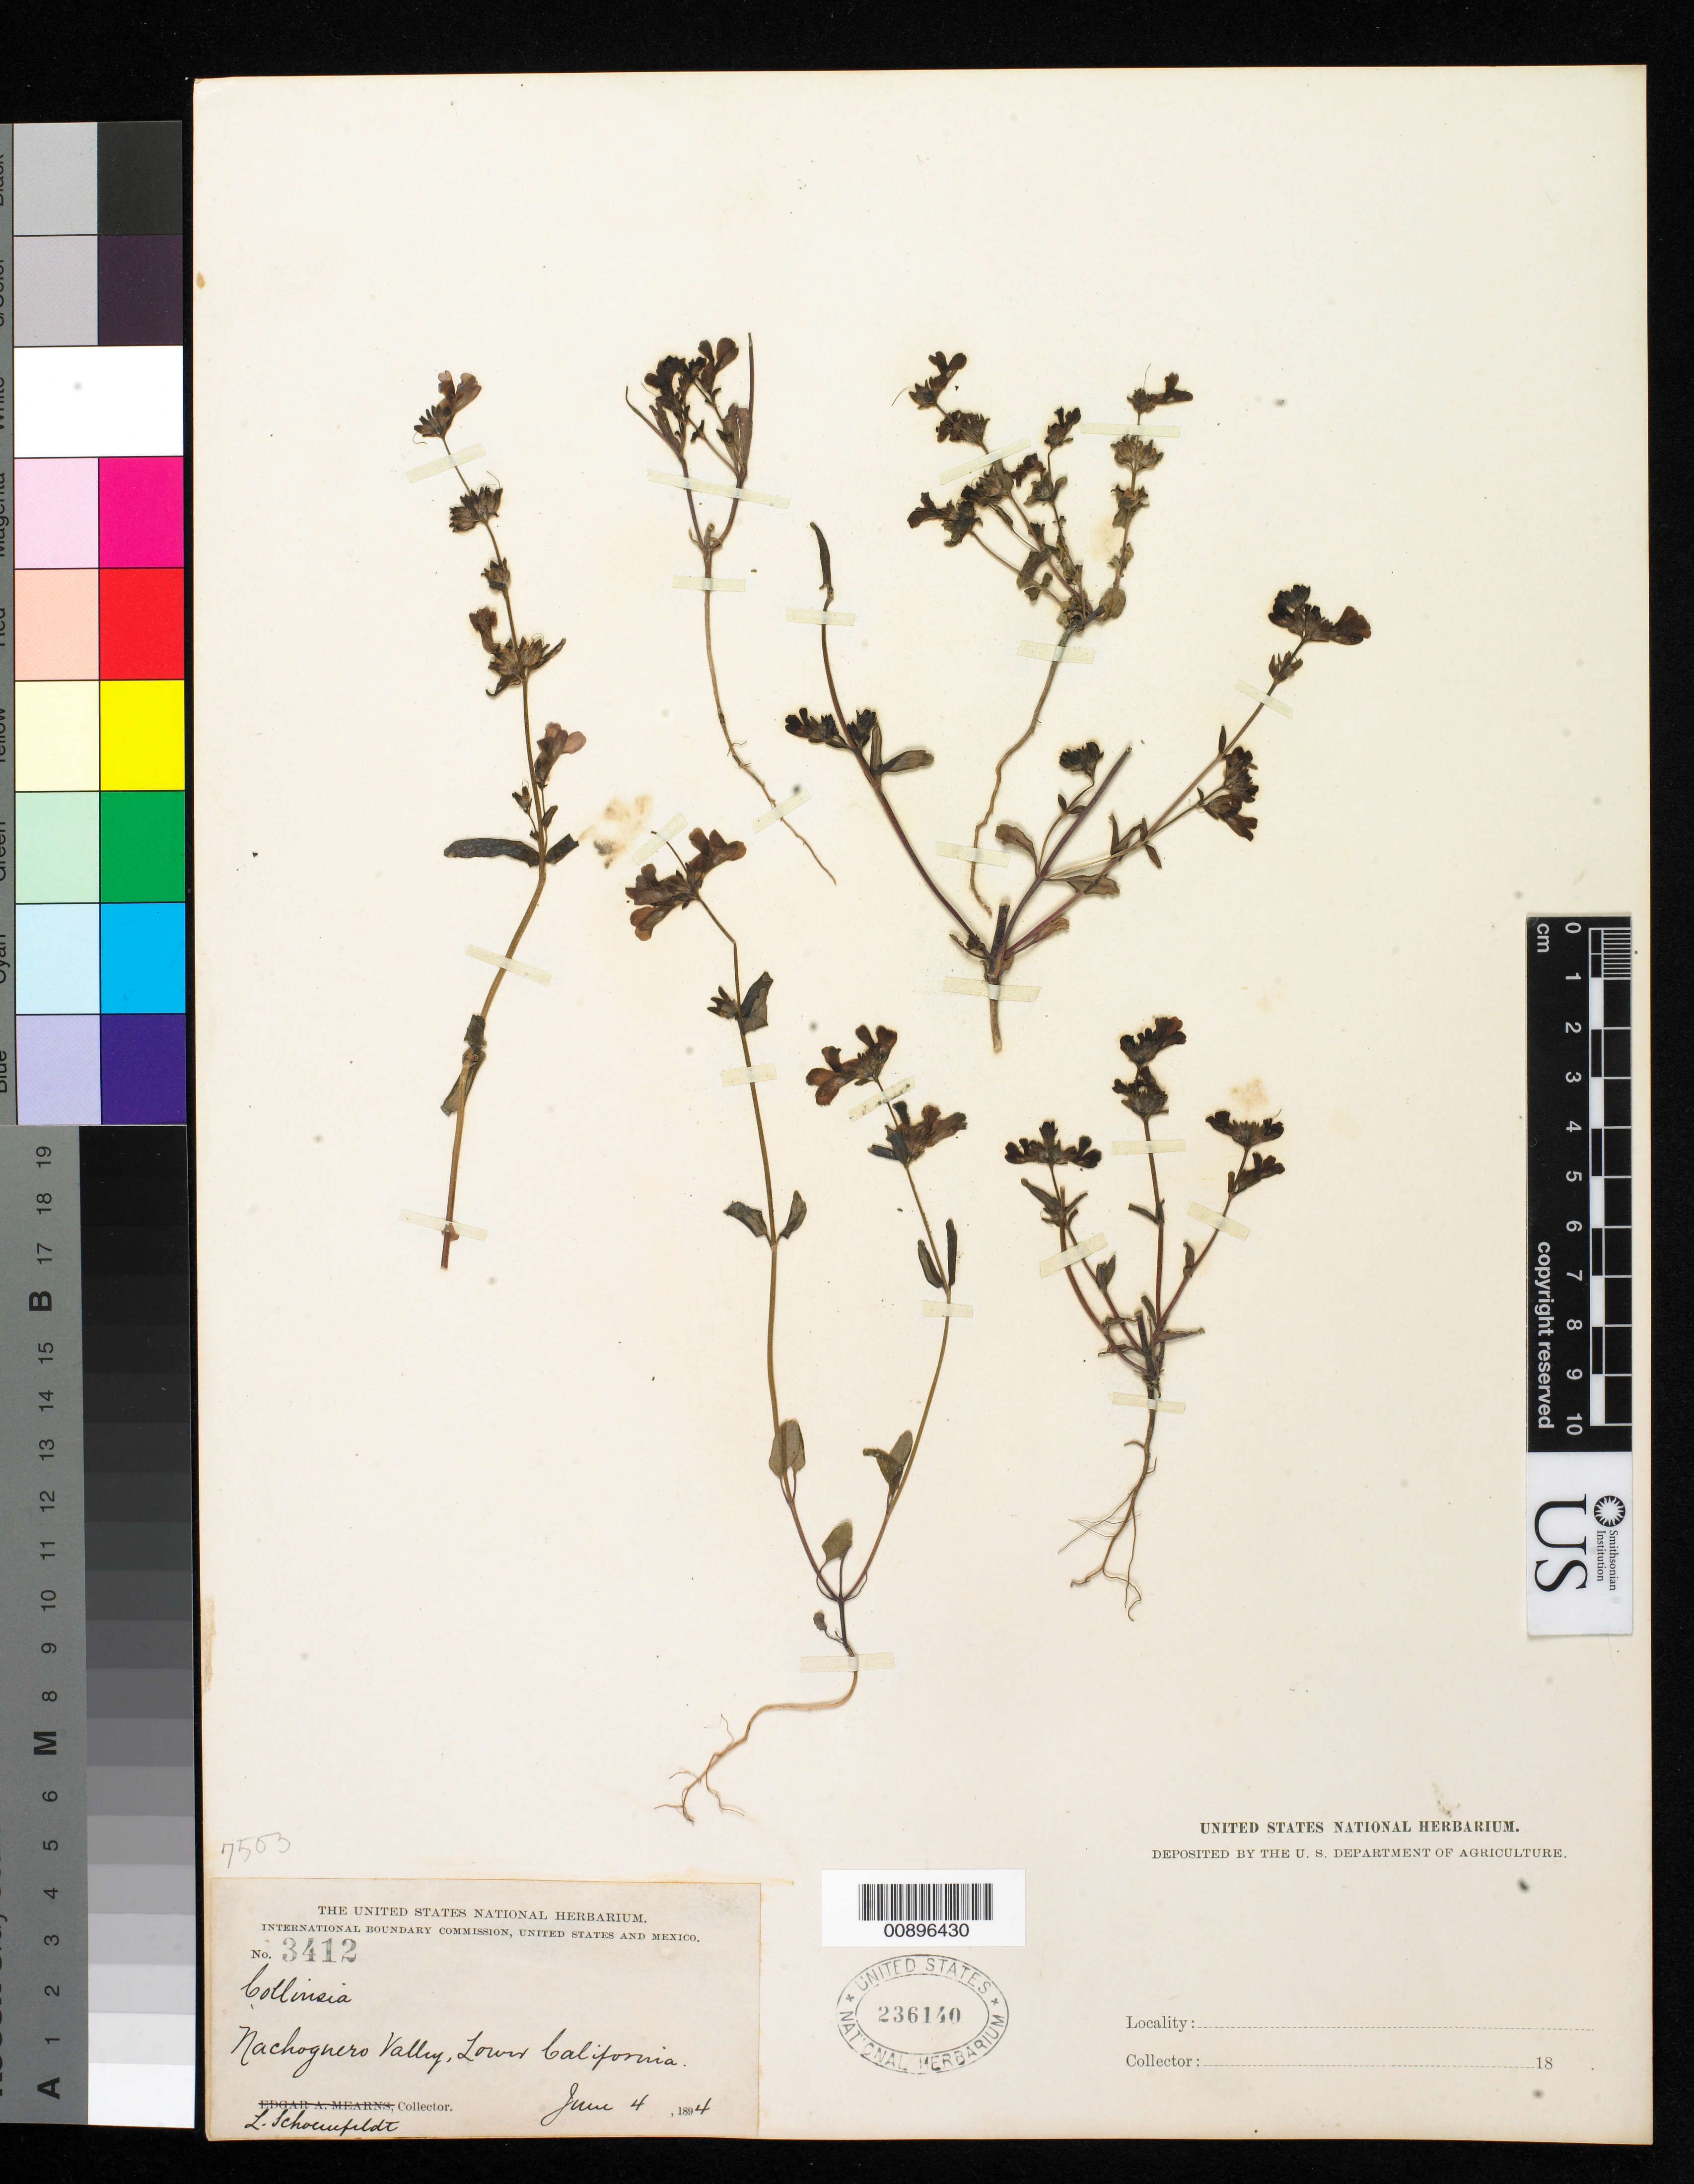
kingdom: Plantae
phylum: Tracheophyta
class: Magnoliopsida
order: Lamiales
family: Plantaginaceae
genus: Collinsia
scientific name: Collinsia sp.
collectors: L. Schoenfeldt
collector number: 3412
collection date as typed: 04 Jun 1894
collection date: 1894-06-04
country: Mexico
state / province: Baja California Norte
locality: Nachoguero Valley, Baja California.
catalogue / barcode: US 3412